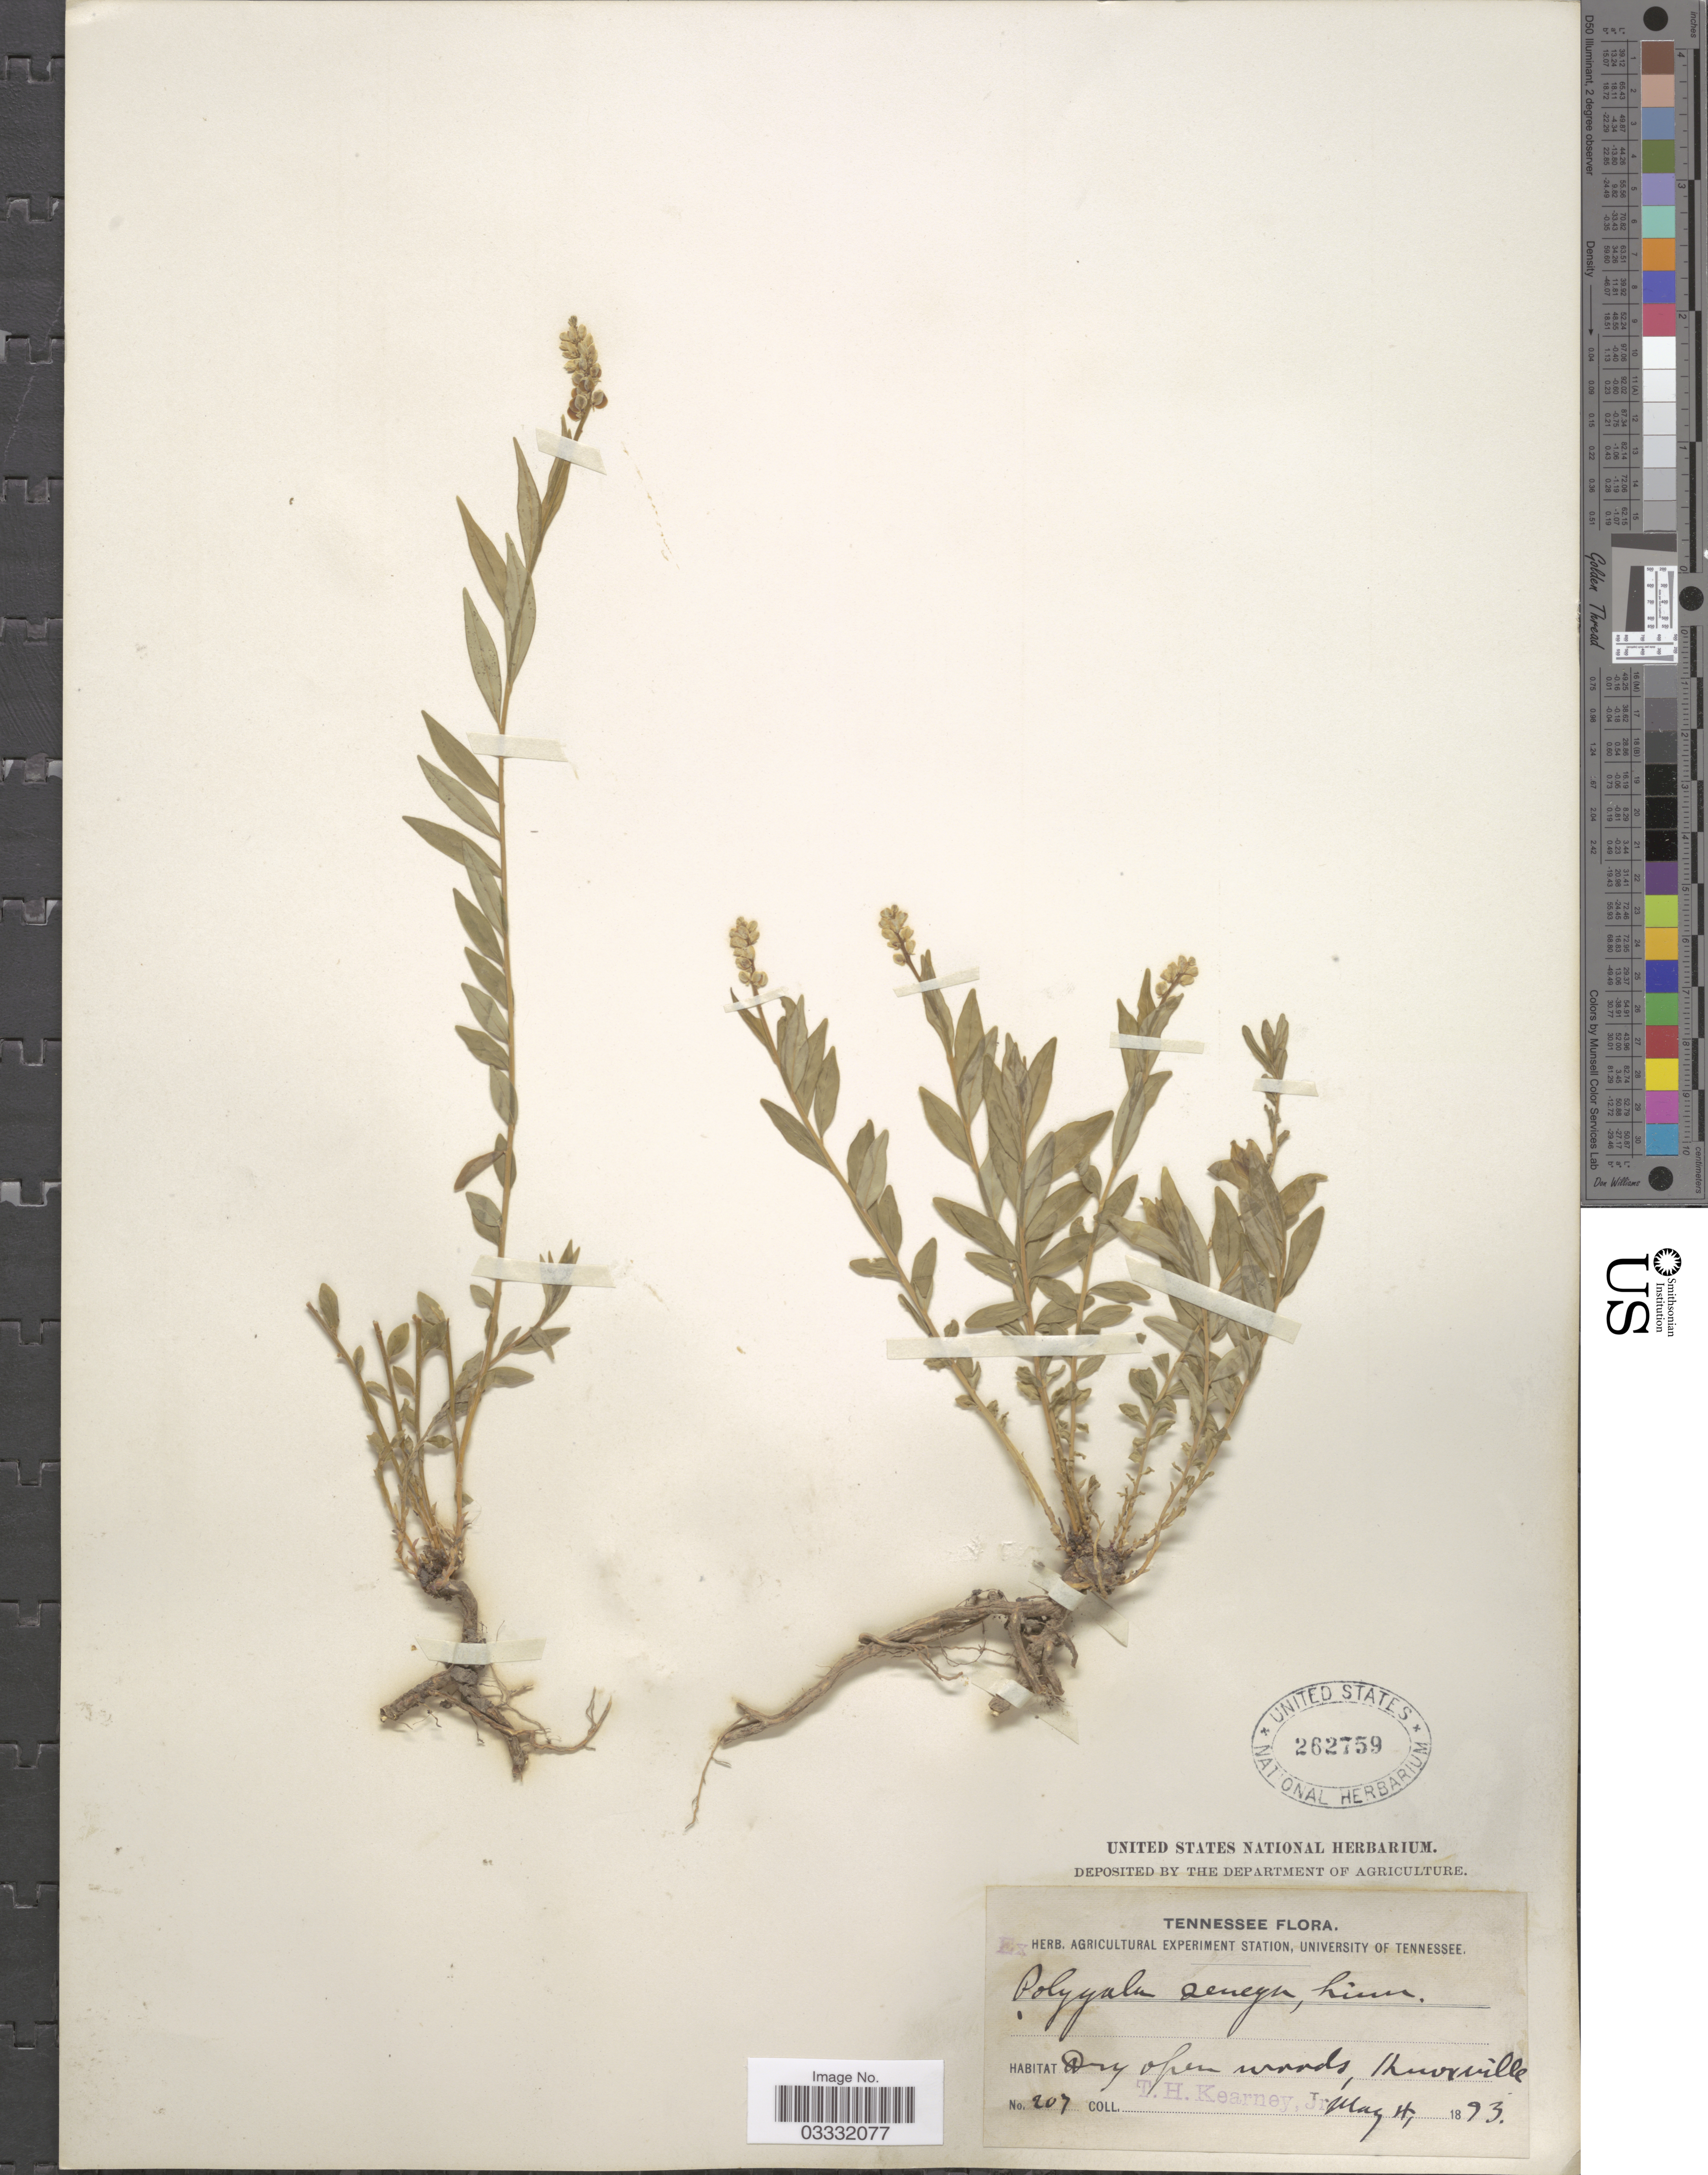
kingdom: Plantae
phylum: Tracheophyta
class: Magnoliopsida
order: Fabales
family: Polygalaceae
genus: Polygala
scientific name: Polygala senega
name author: L.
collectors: T. H. Kearney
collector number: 207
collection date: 1893-05-04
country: United States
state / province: Tennessee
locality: Knoxville.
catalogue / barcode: US 262759